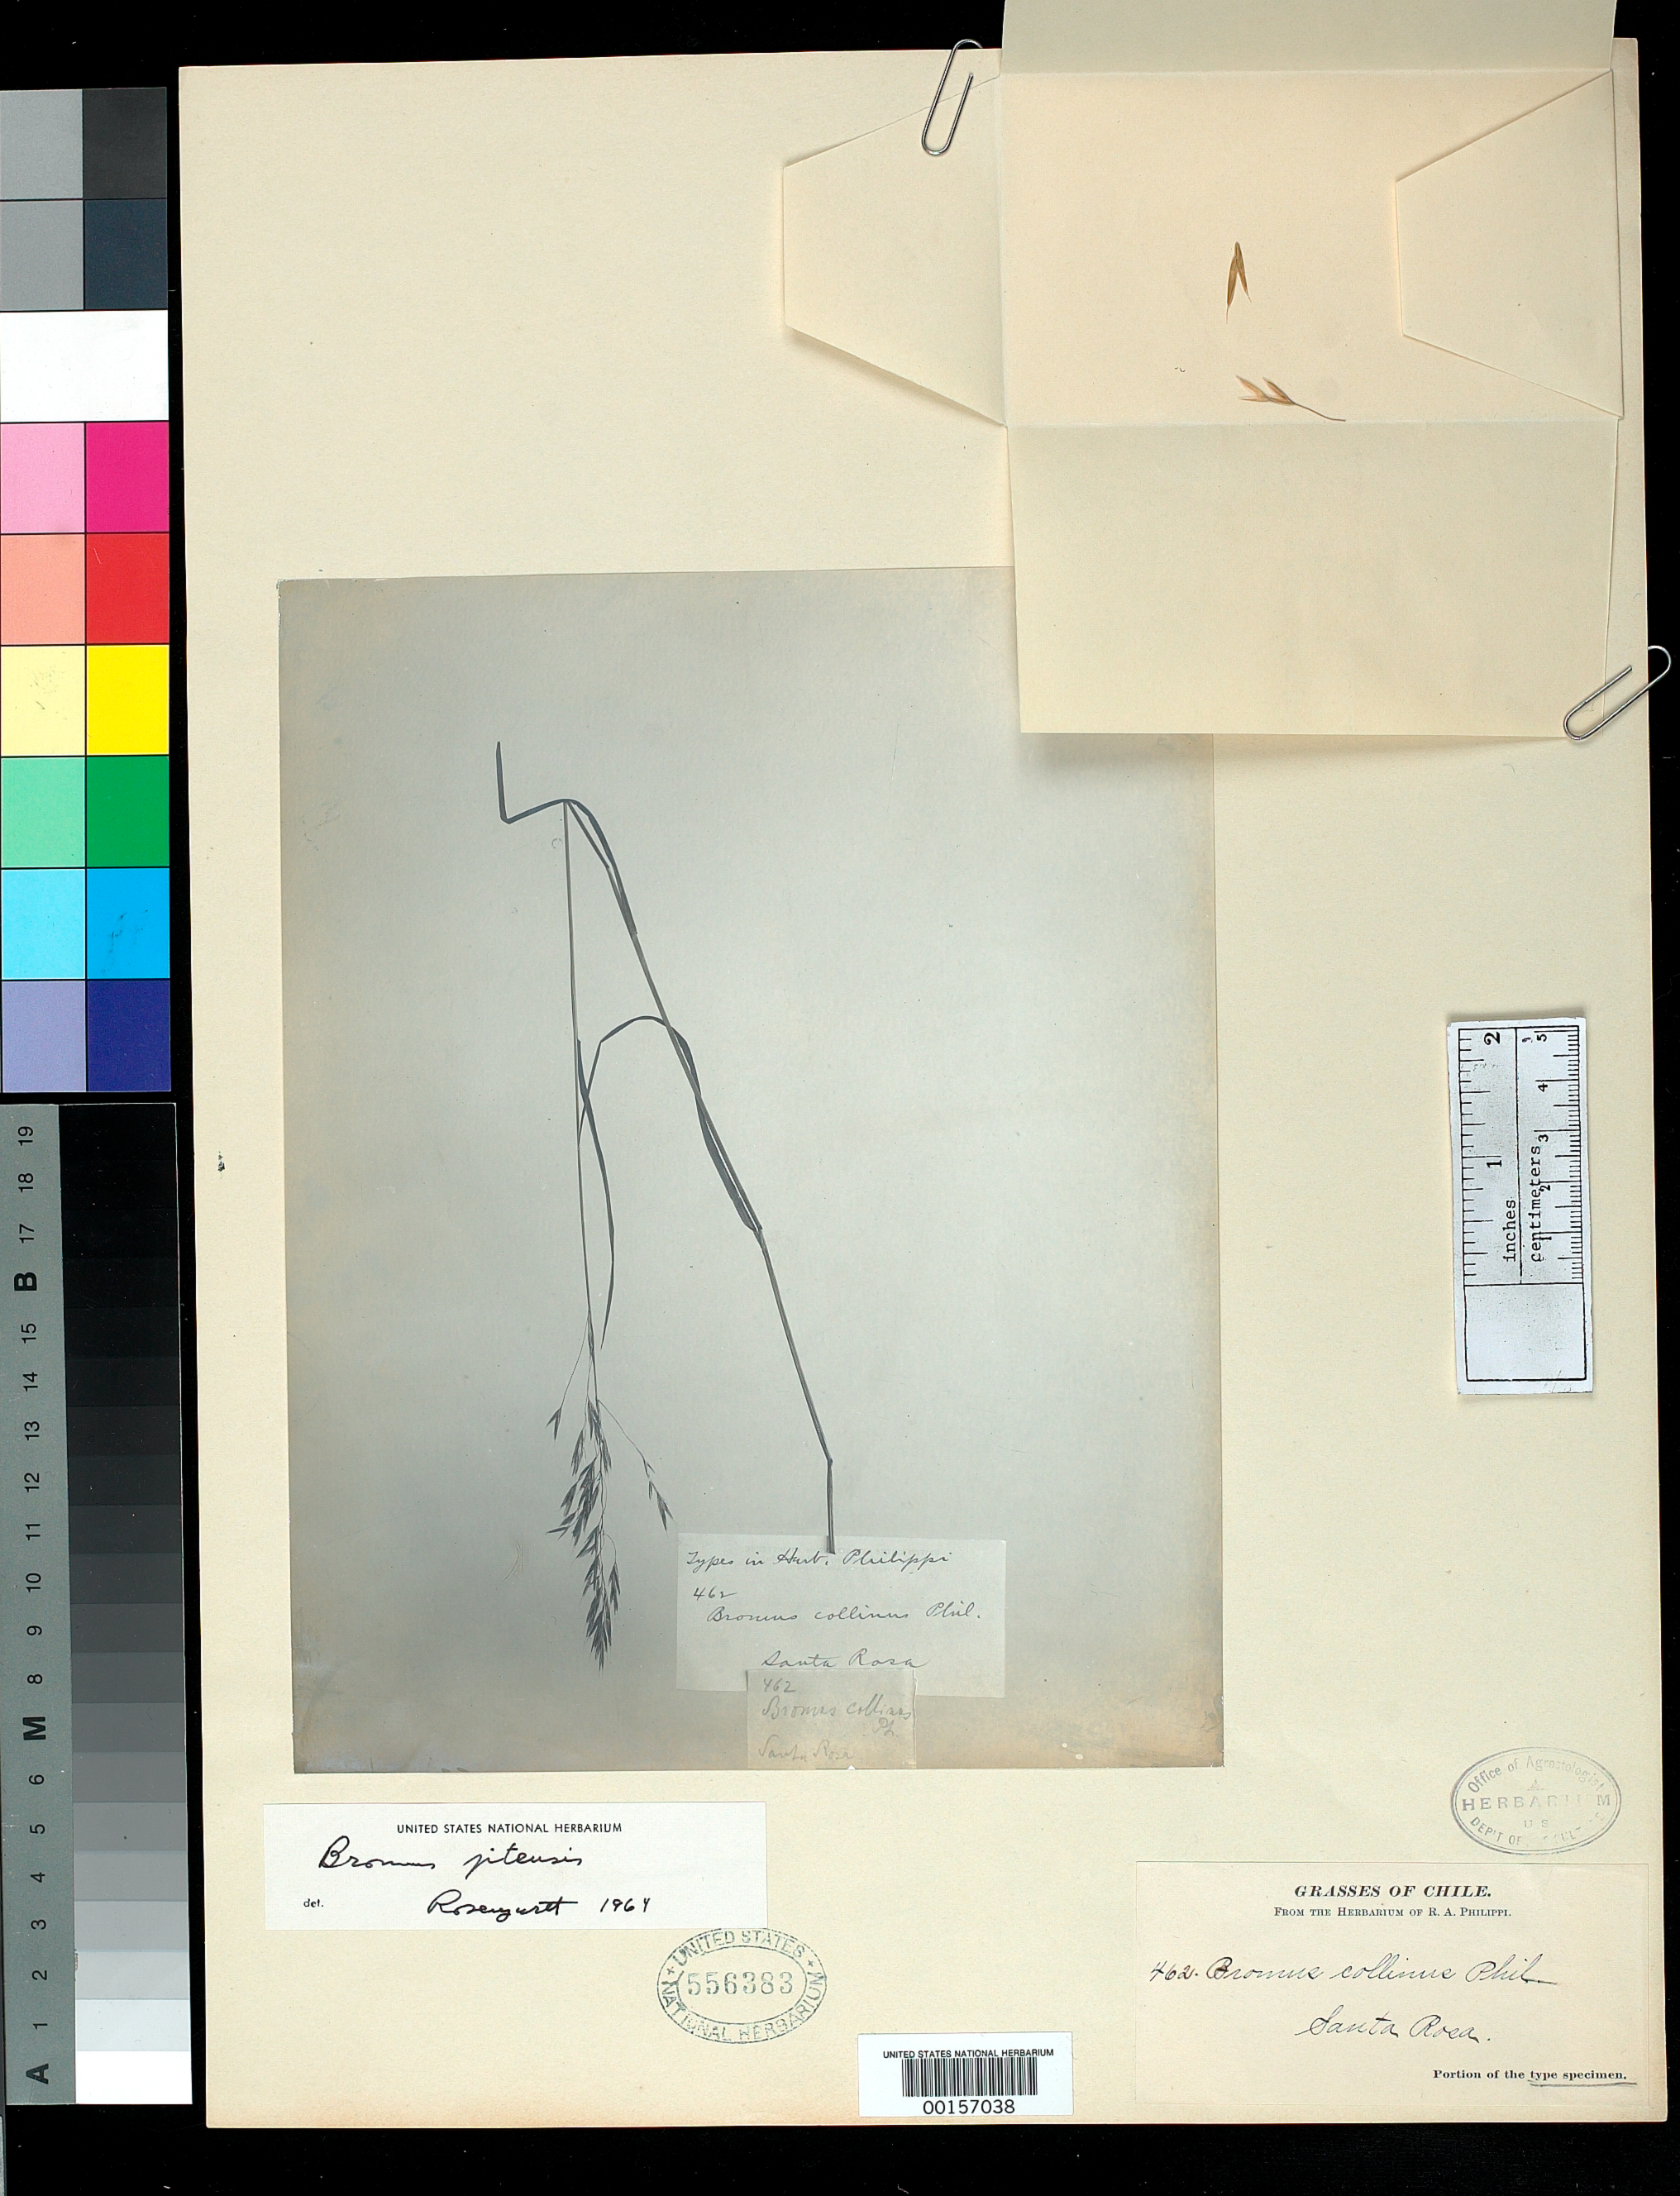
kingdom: Plantae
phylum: Tracheophyta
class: Liliopsida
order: Poales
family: Poaceae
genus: Bromus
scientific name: Bromus collinus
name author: Phil.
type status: Type Fragment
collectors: C. Gay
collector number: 196.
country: Chile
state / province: Valparaíso (V)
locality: Prope Santa Rosa.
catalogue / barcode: US 556383